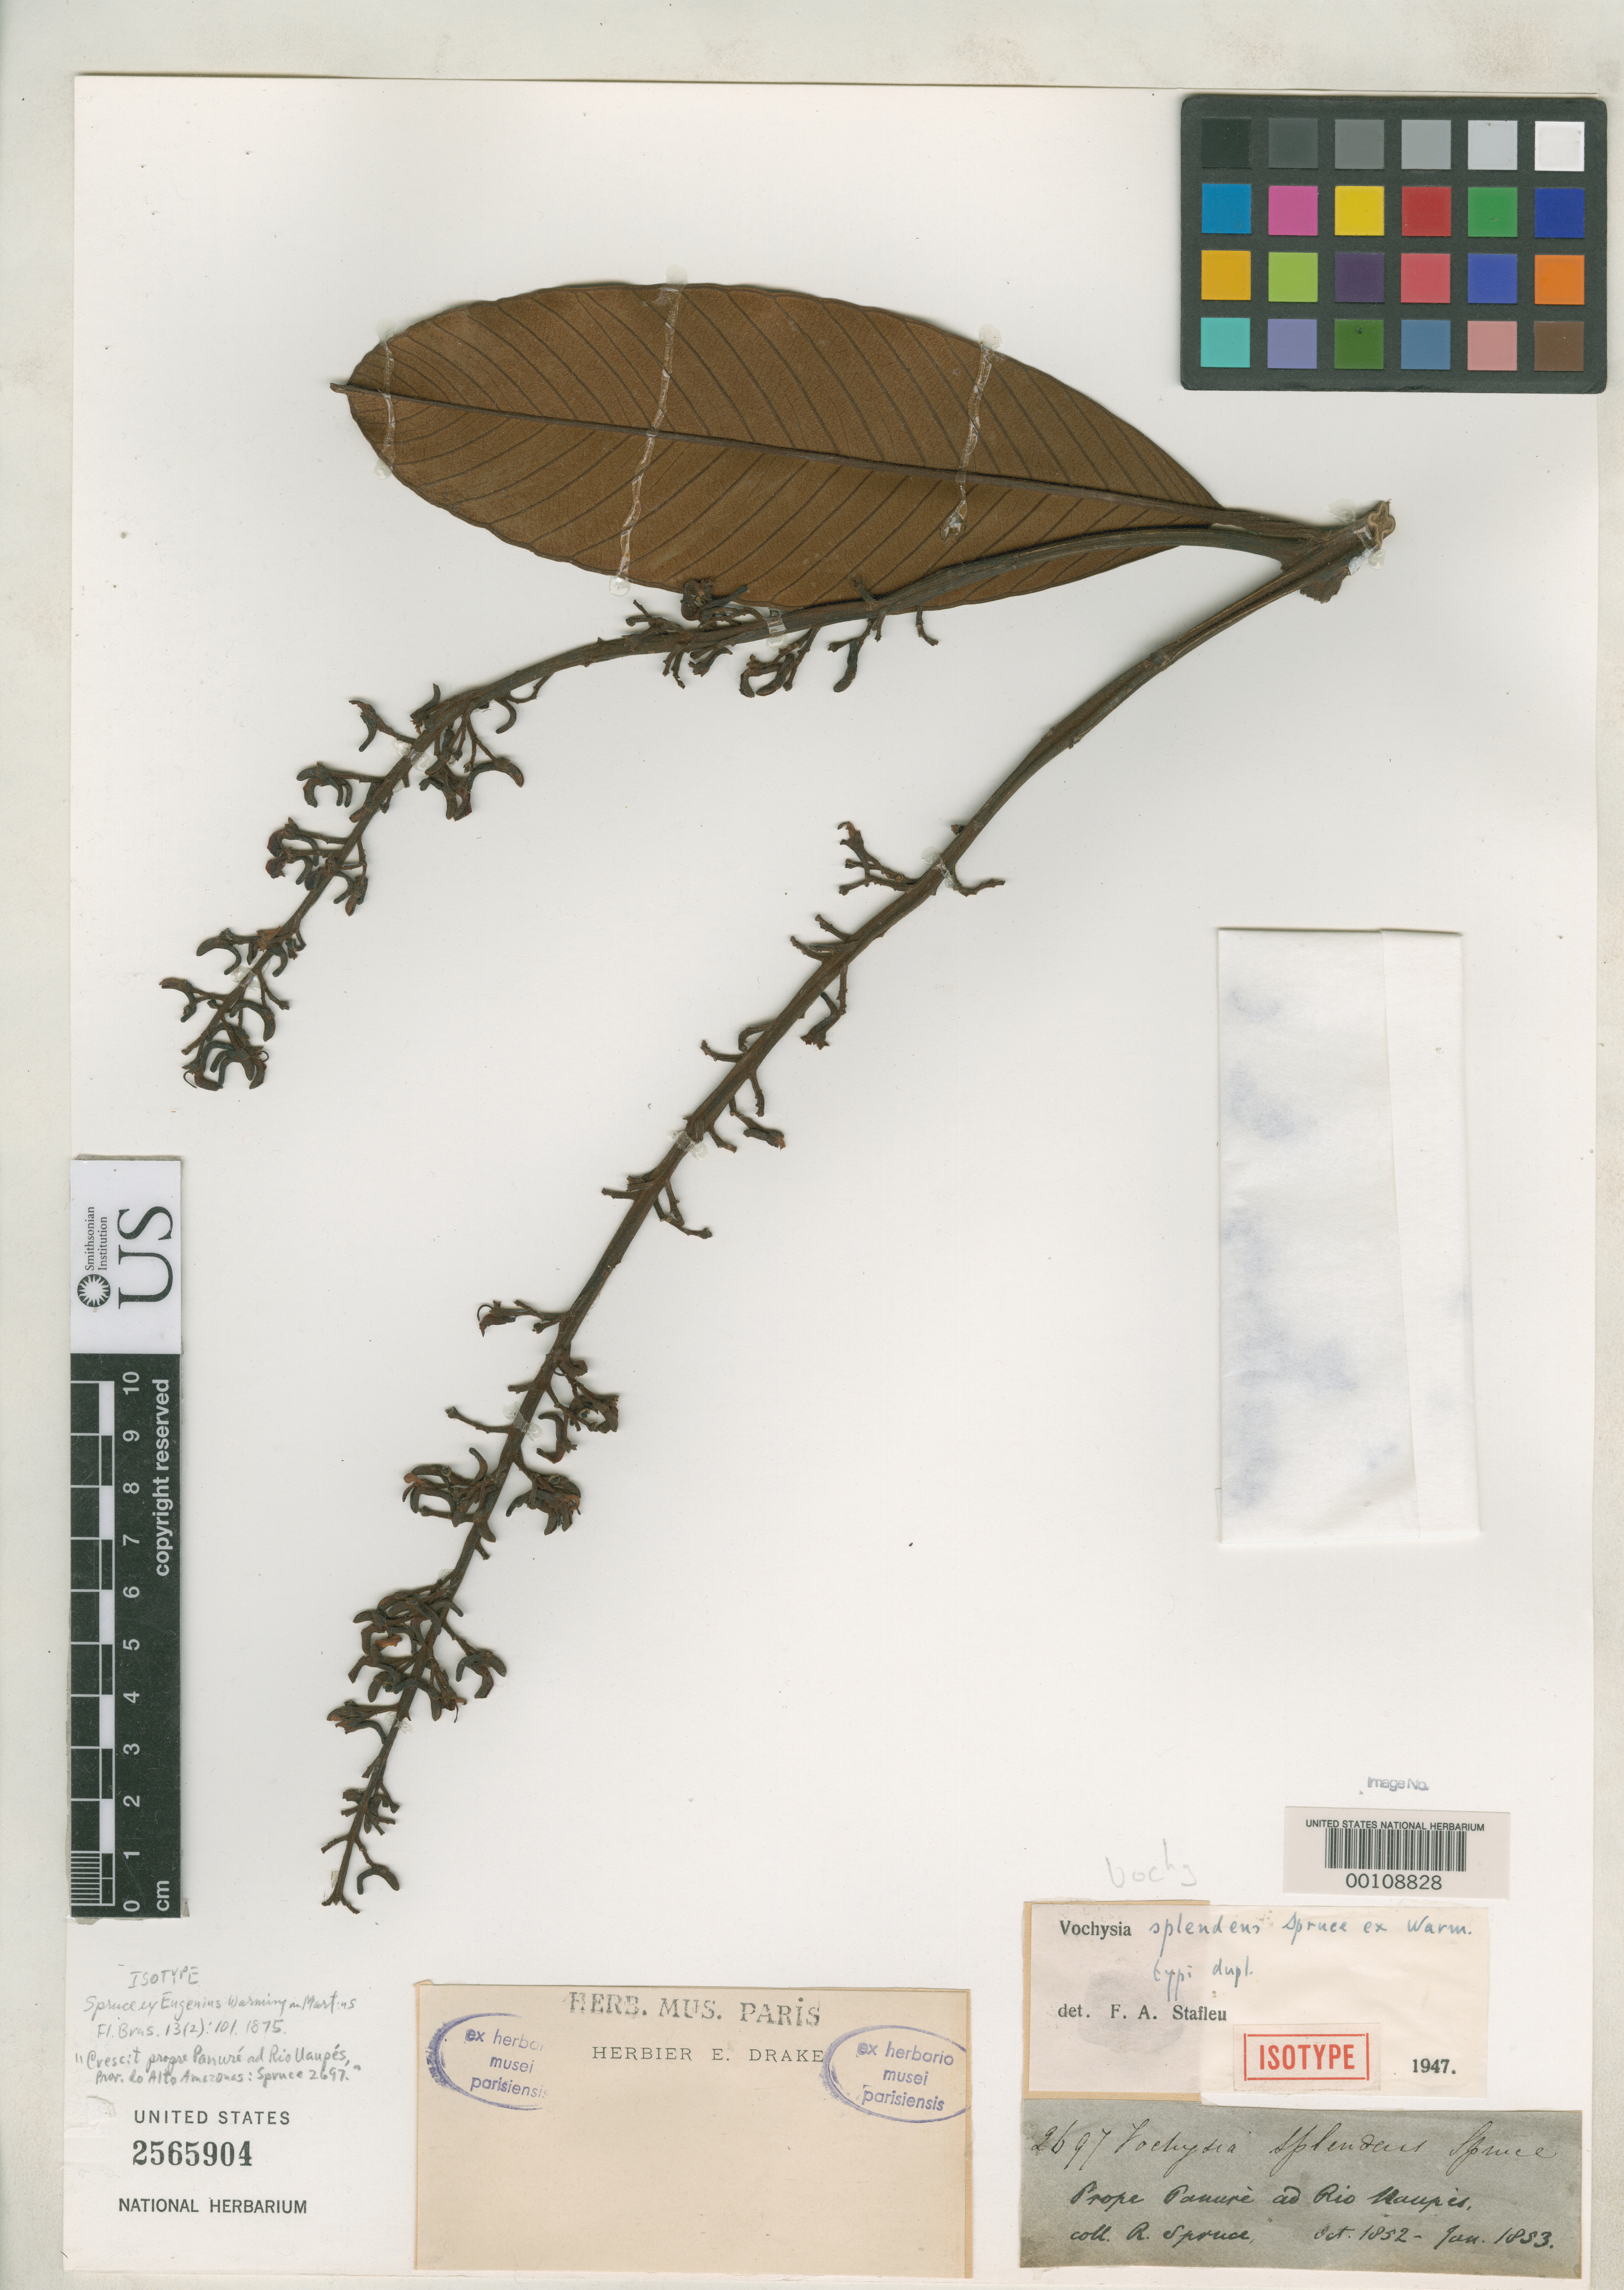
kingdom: Plantae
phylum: Tracheophyta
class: Magnoliopsida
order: Myrtales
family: Vochysiaceae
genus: Vochysia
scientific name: Vochysia splendens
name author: Spruce ex Warm. in Mart.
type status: Isotype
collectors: R. Spruce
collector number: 2697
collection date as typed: Oct 1852 to -- Jan 1853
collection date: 1852-10/1853-01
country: Brazil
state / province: Amazonas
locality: Near Panure and Rio Uaupes.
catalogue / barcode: US 2565904